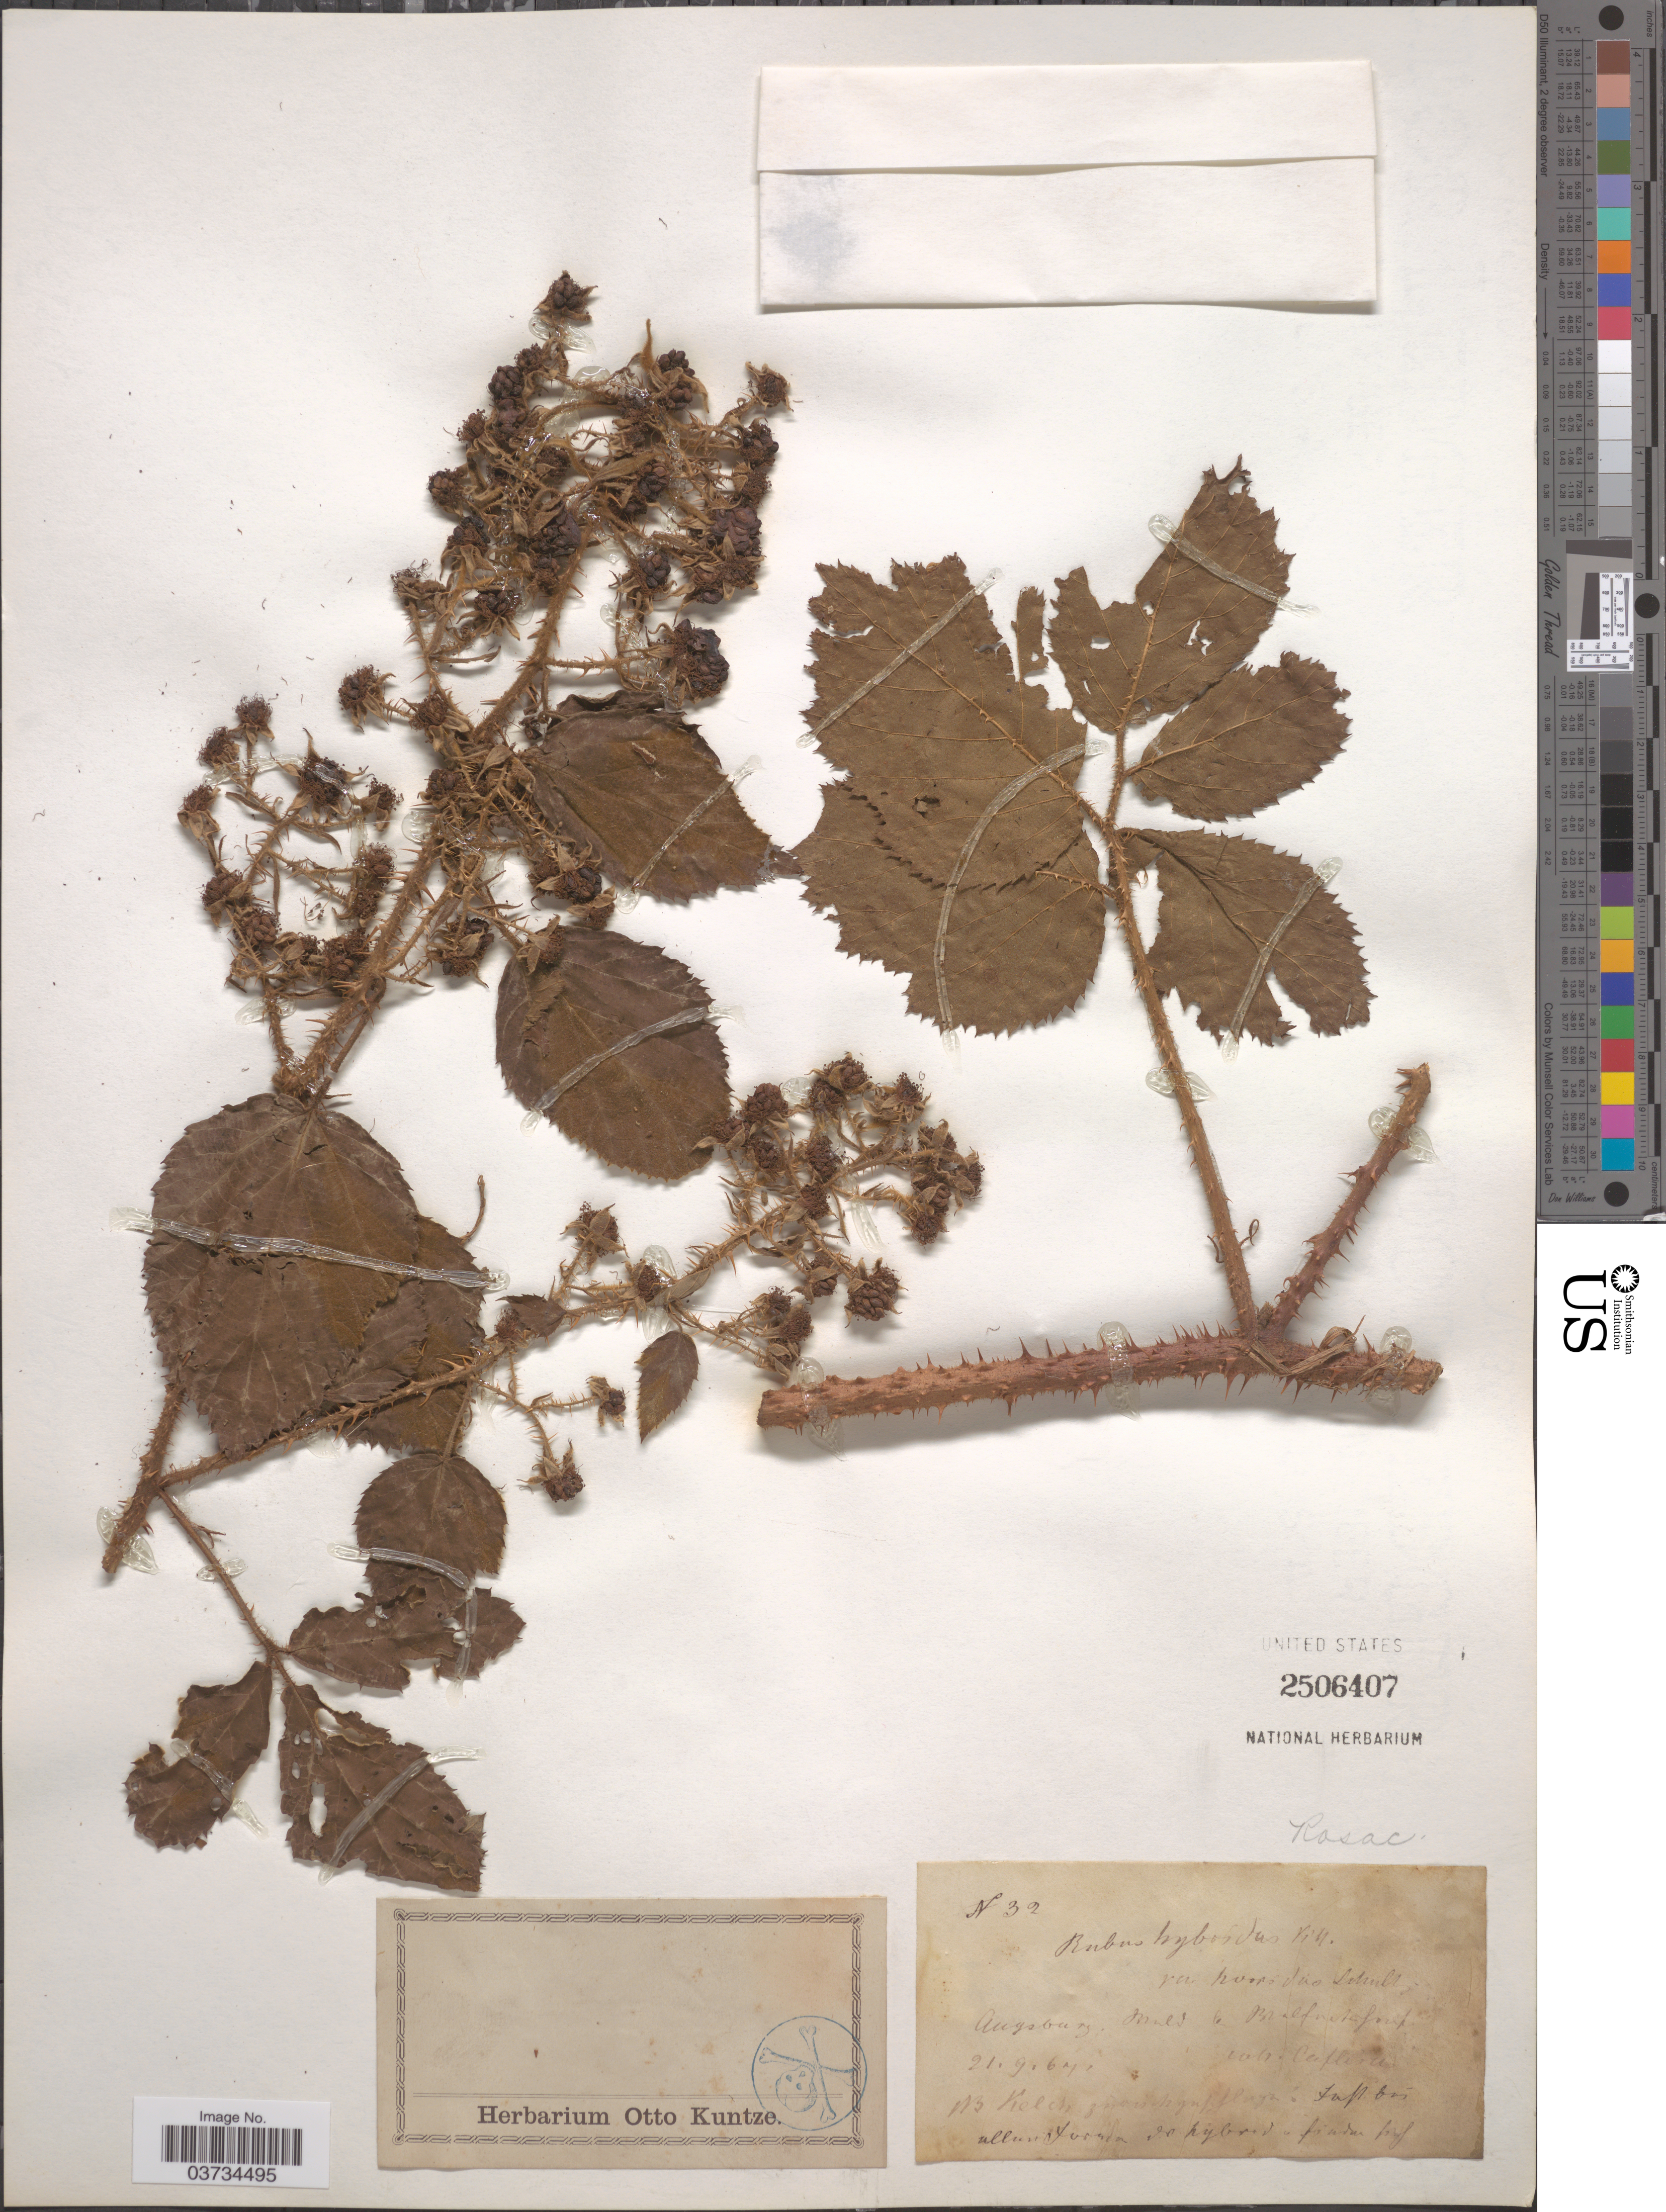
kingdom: Plantae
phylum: Tracheophyta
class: Magnoliopsida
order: Rosales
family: Rosaceae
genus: Rubus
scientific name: Rubus glandulosus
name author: Bellardi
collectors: J. F. Caflisch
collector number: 32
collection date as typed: Transcribed d/m/y: 21/9/67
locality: Augsburg. Wald le Bwalfuetefoup. [interpreted]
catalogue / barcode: US 2506407